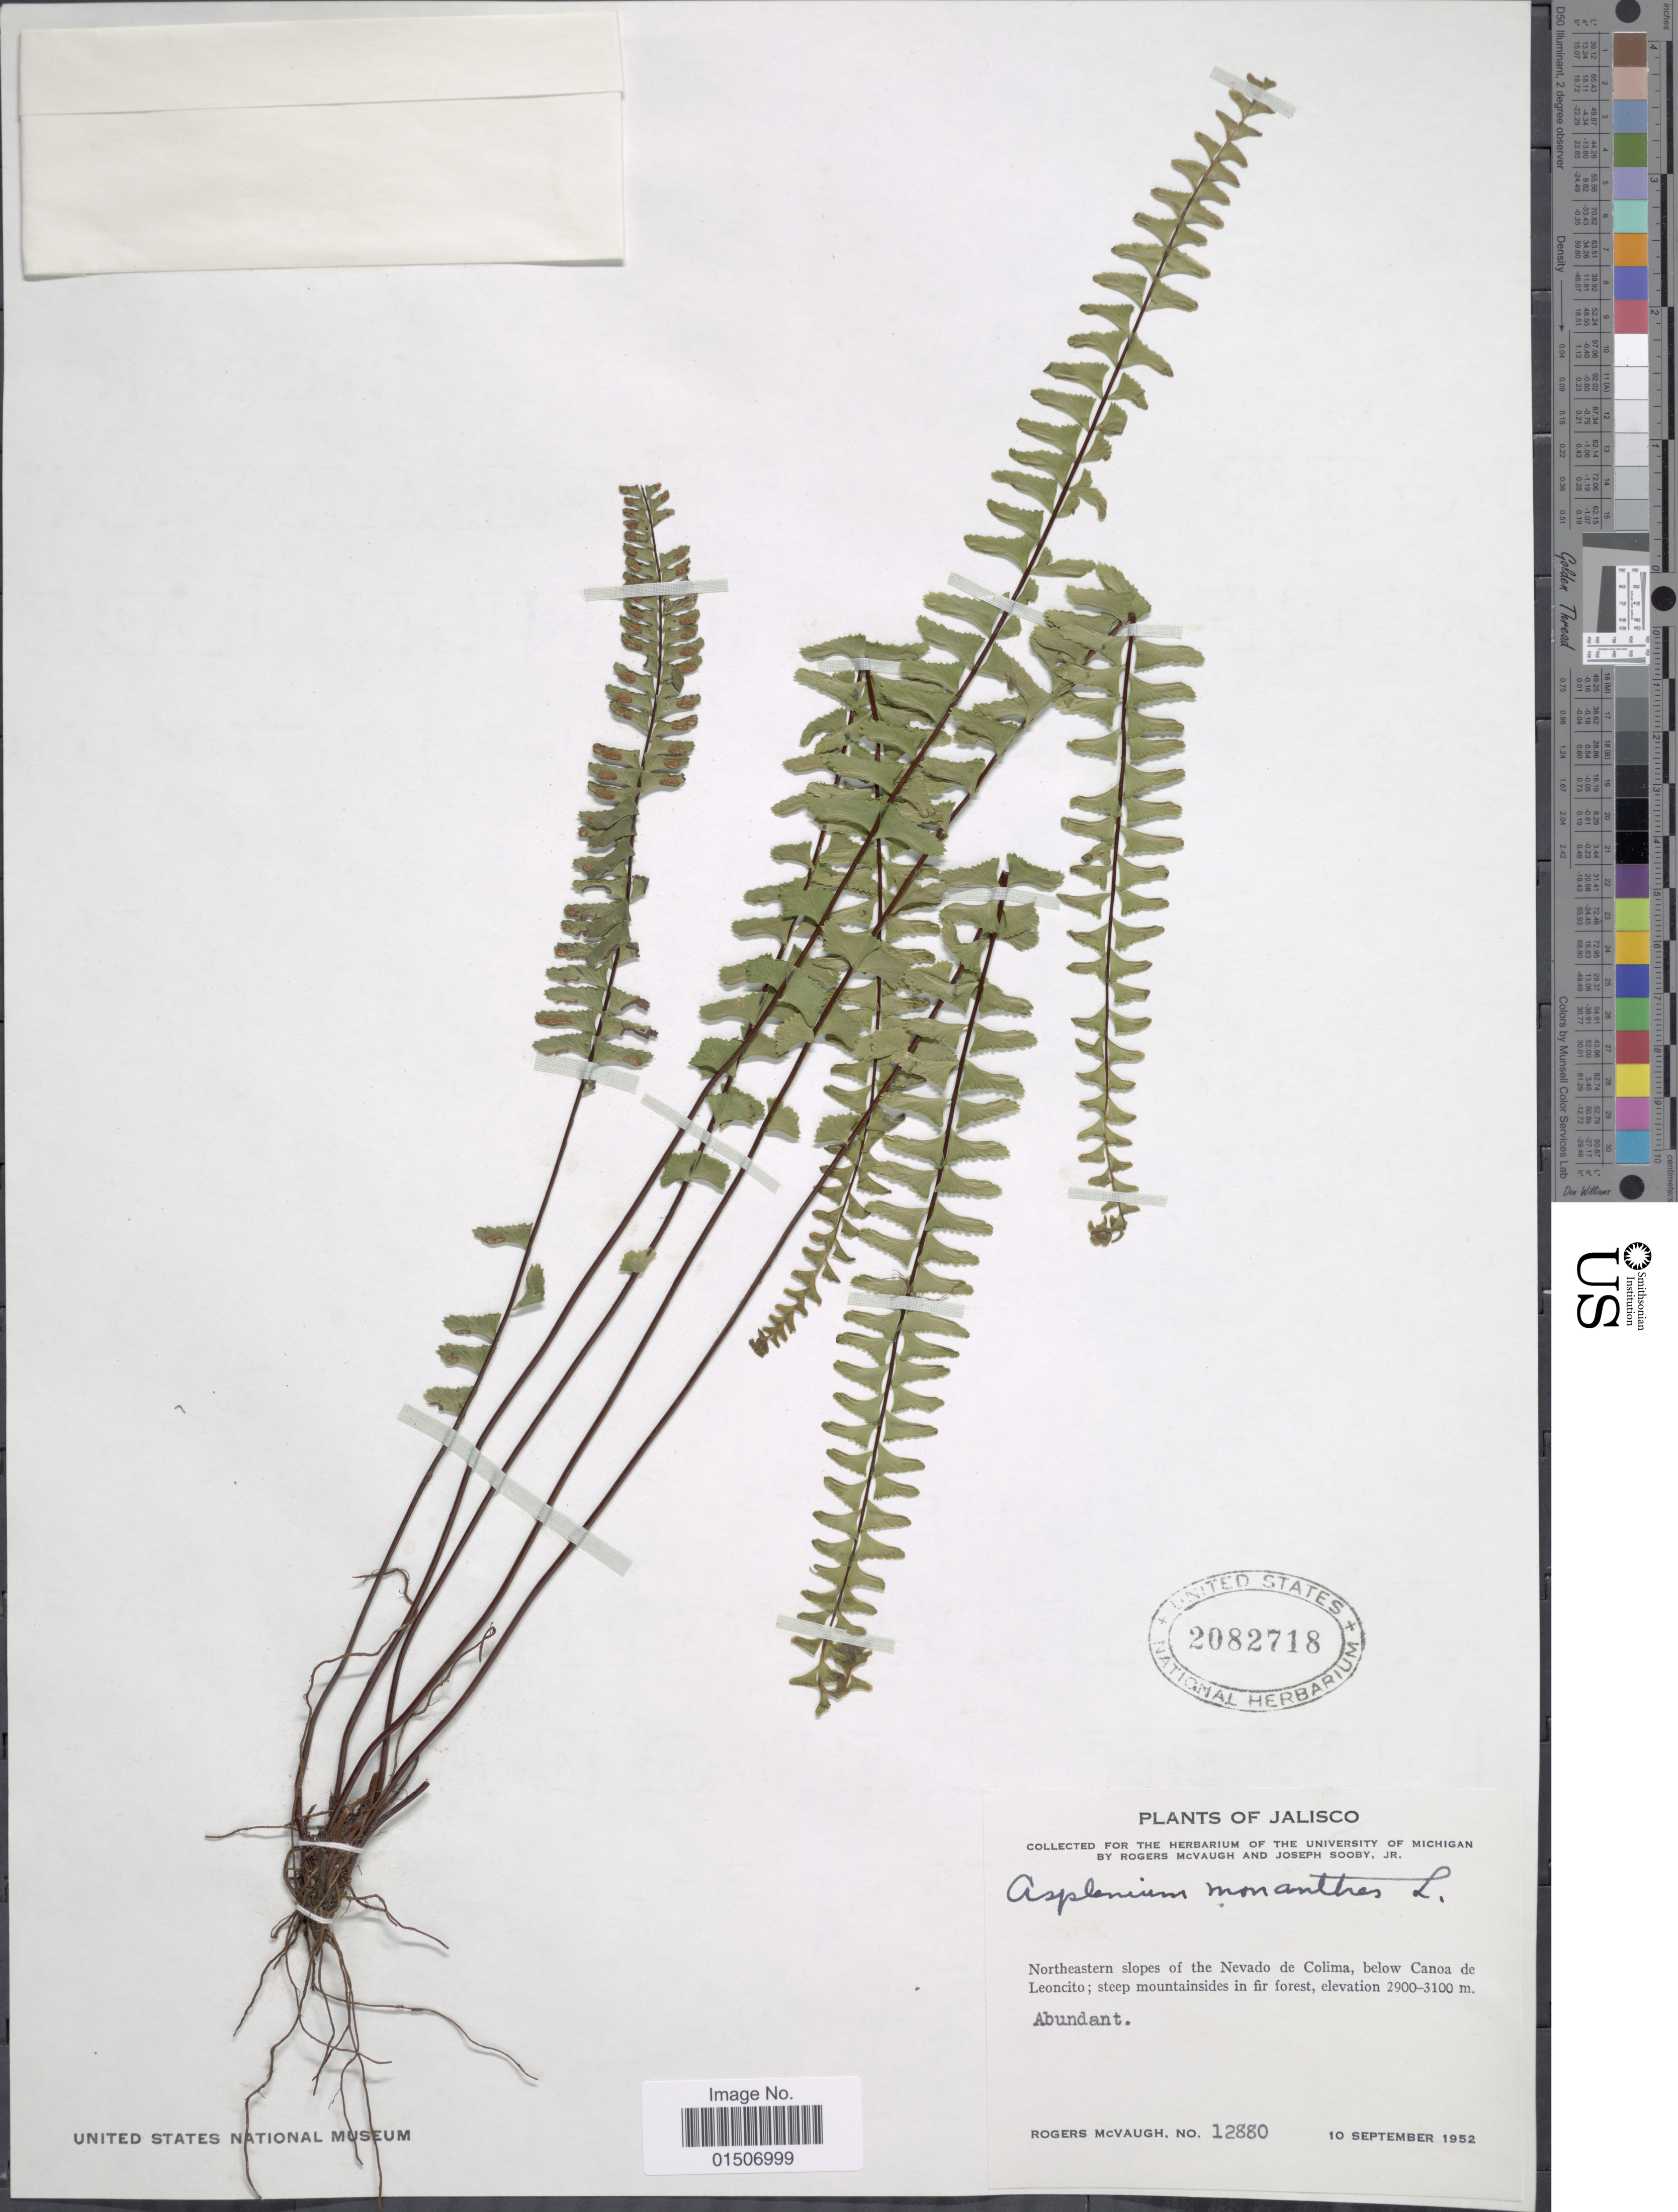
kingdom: Plantae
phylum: Tracheophyta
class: Polypodiopsida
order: Polypodiales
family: Aspleniaceae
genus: Asplenium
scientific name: Asplenium monanthes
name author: L.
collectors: R. McVaugh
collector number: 12880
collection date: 1952-09-10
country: Mexico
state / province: Jalisco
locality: Northeastern slope of the Nevado de Colima, below Canoa de Leoncito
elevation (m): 2900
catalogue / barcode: US 2082718